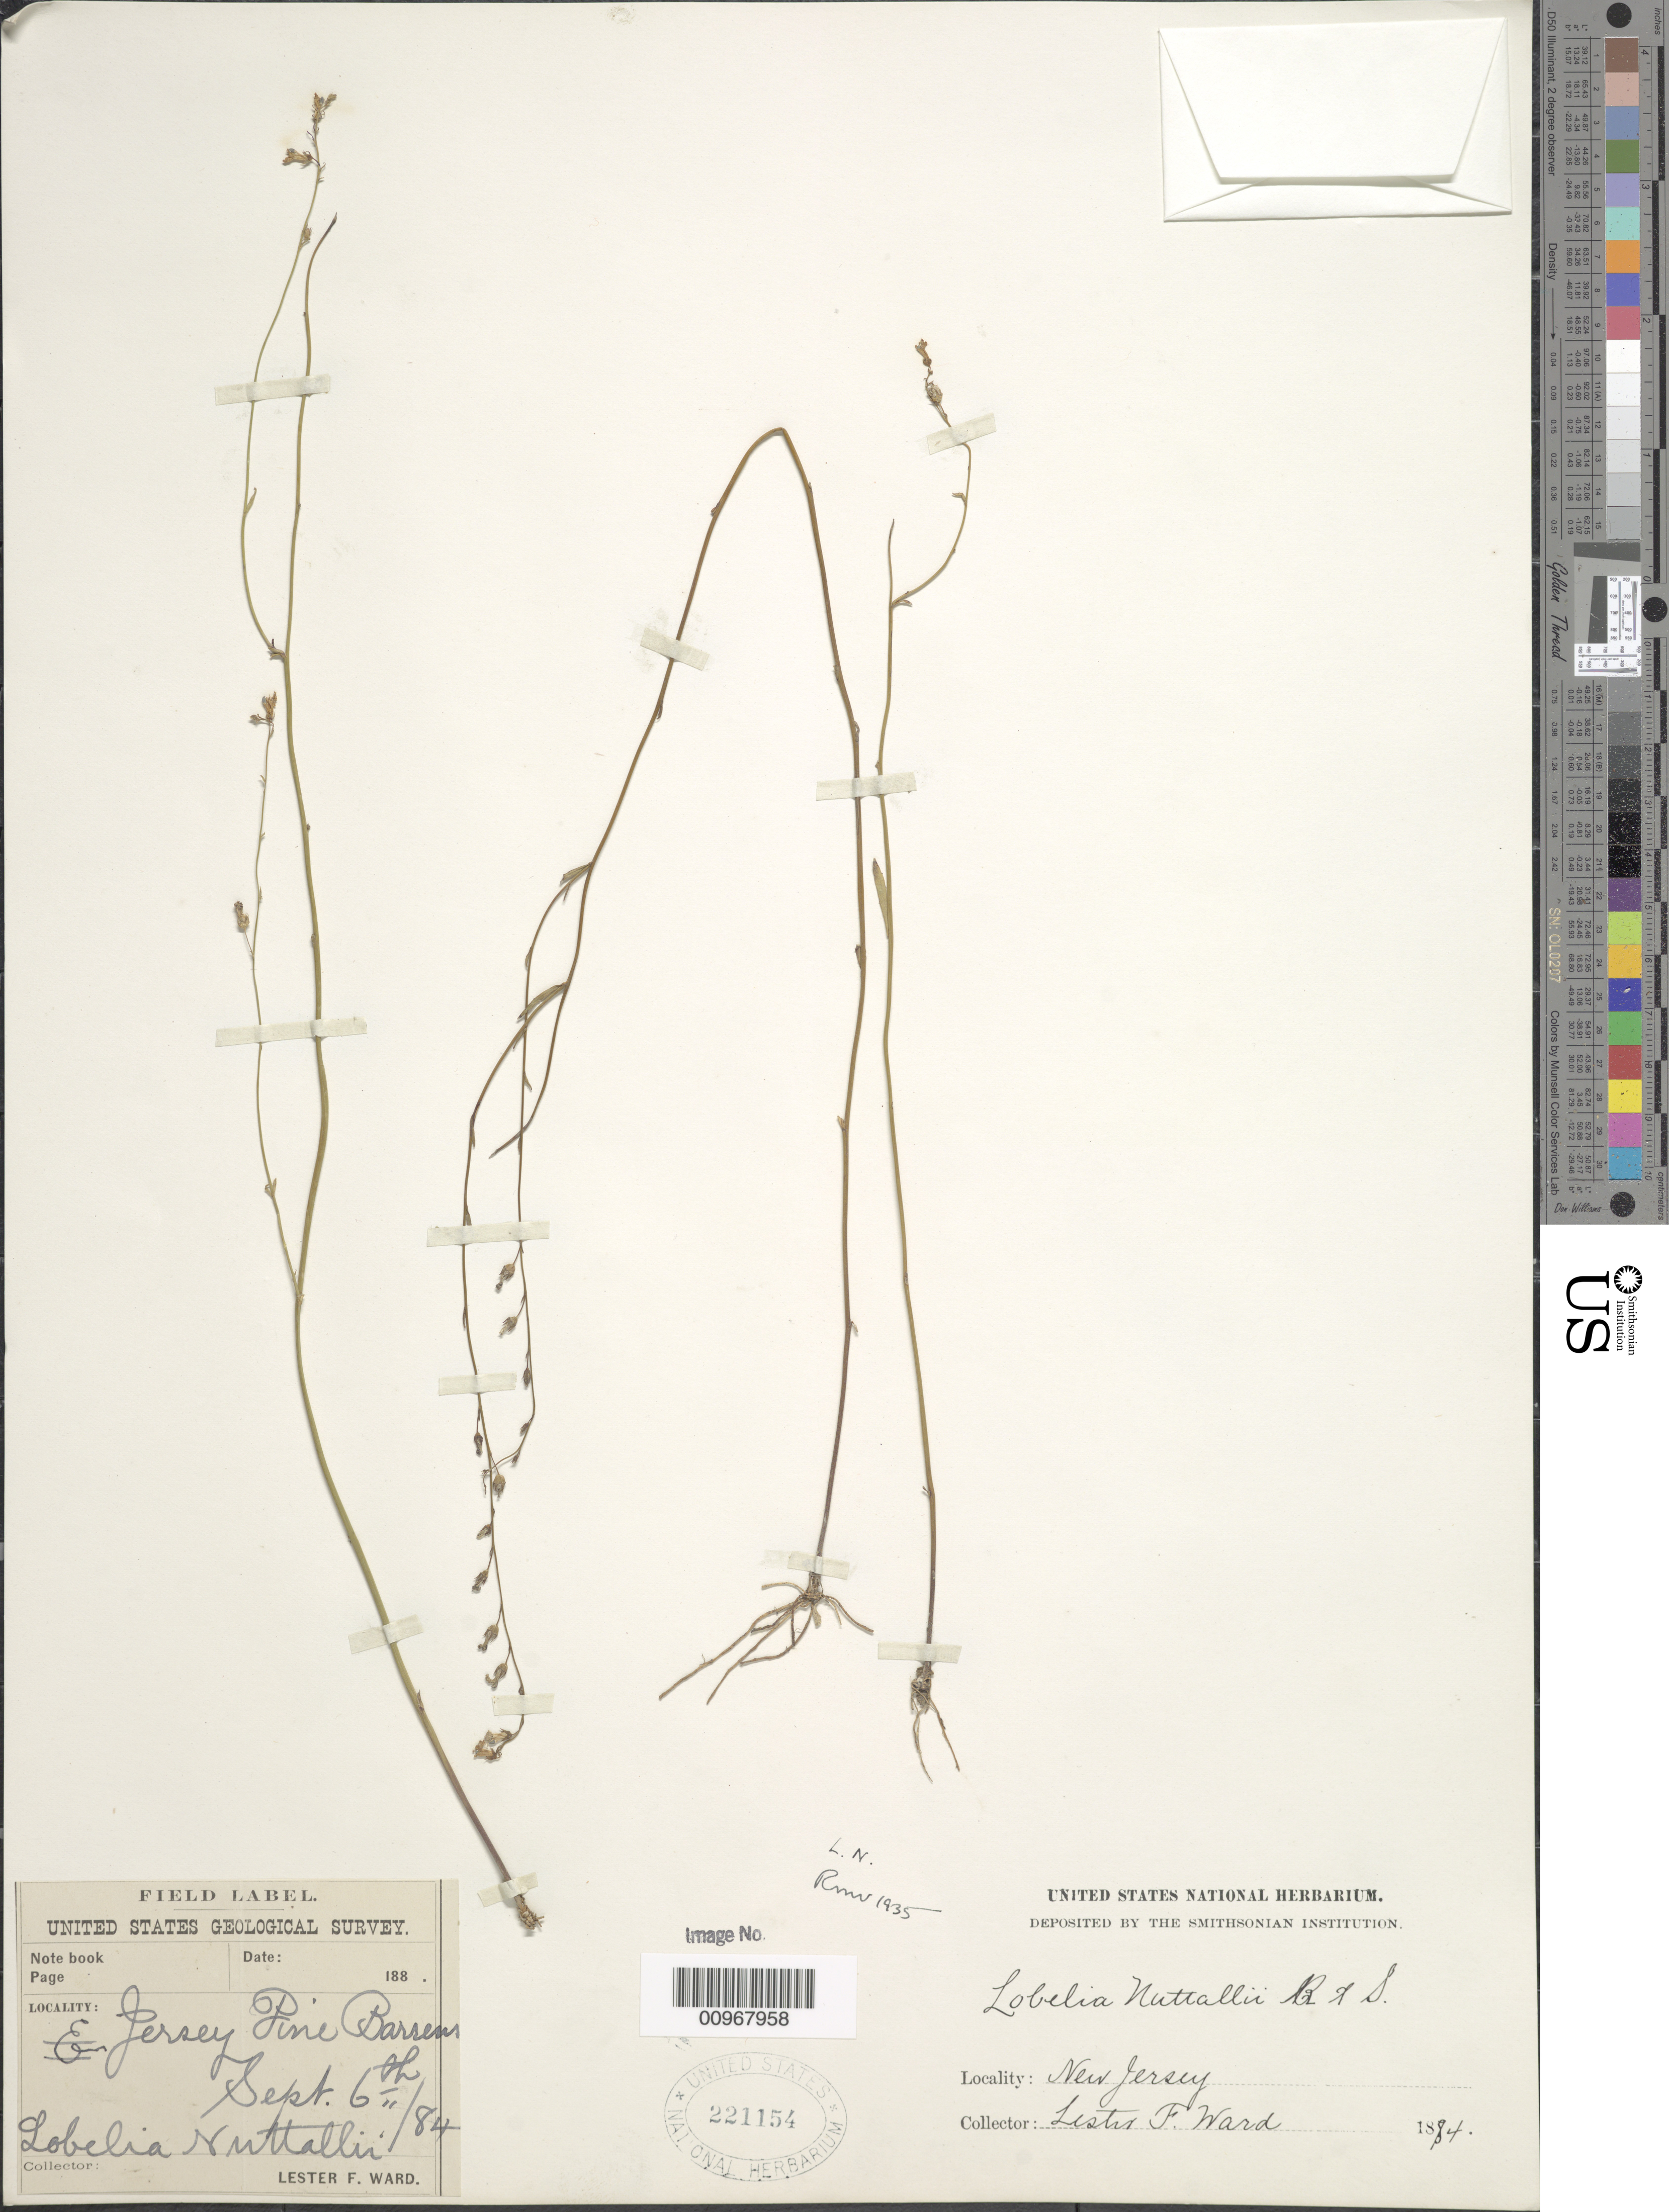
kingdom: Plantae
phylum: Tracheophyta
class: Magnoliopsida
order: Asterales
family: Campanulaceae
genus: Lobelia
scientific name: Lobelia nuttallii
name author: Schult.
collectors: L. F. Ward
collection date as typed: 06 Sep 1884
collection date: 1884-09-06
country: United States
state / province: New Jersey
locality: Jersey Pine Barrens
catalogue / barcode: US 221154